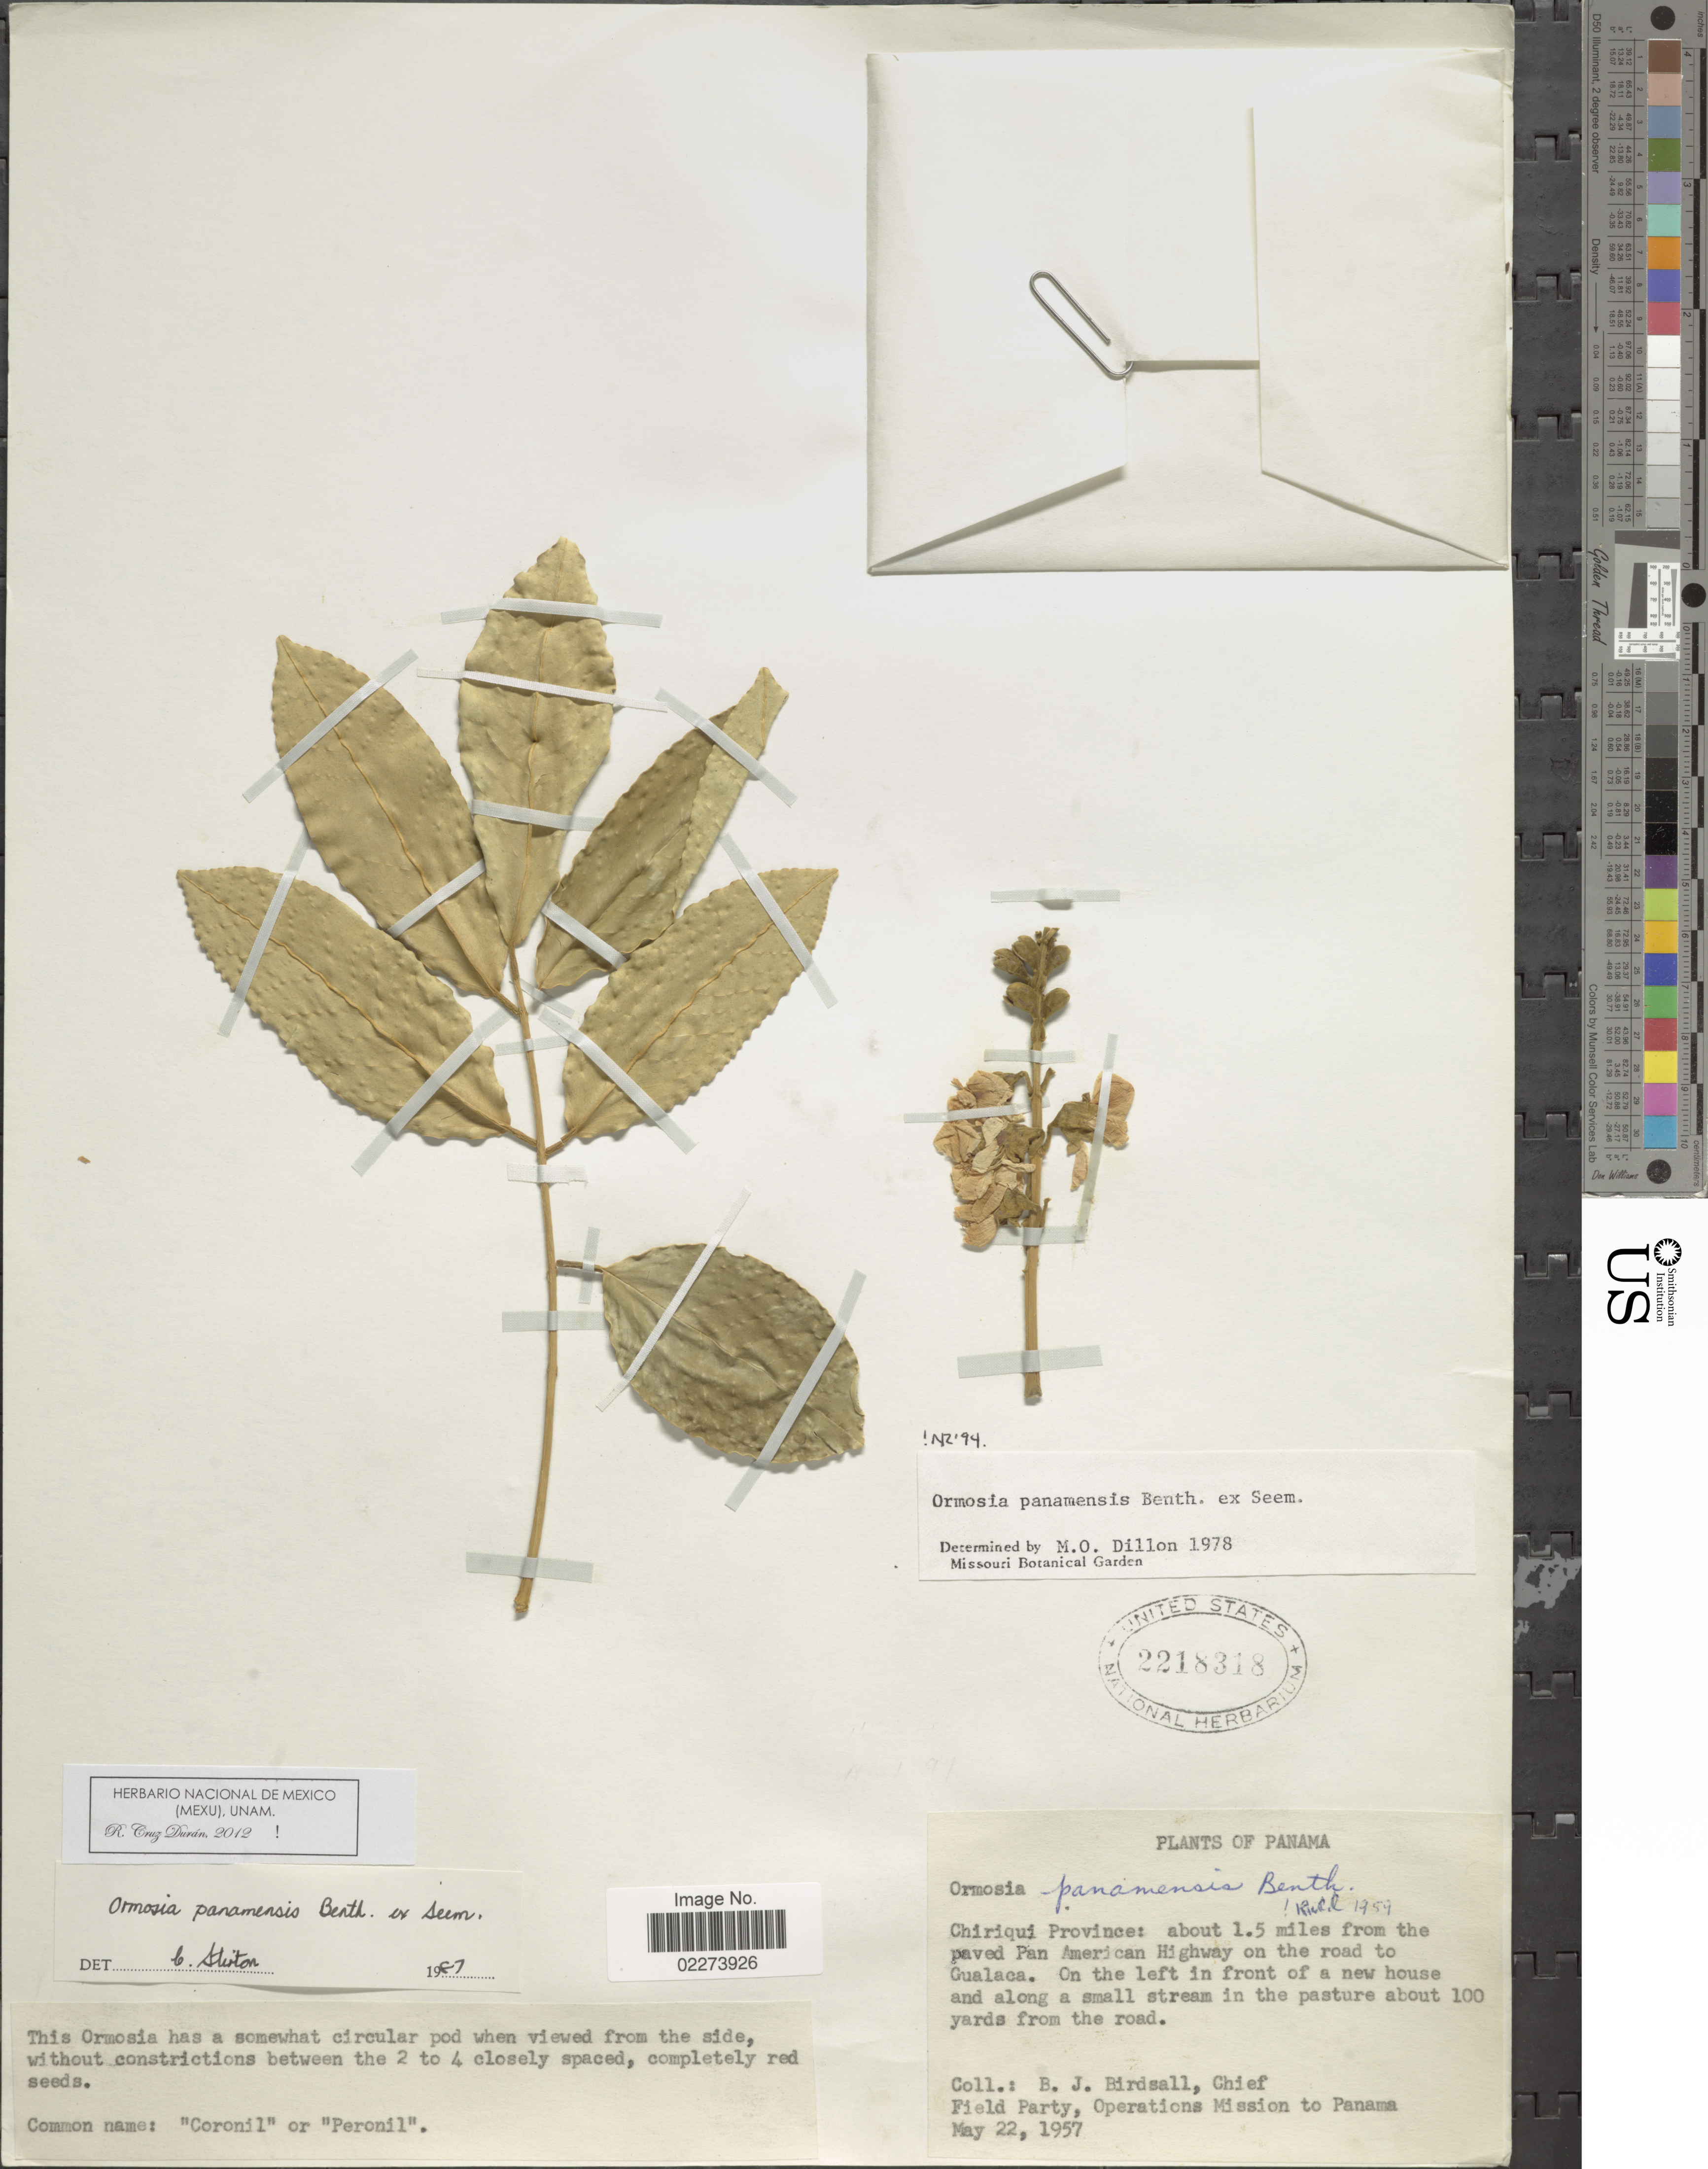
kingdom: Plantae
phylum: Tracheophyta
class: Magnoliopsida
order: Fabales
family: Fabaceae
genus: Ormosia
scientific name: Ormosia panamensis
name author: Benth.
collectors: B. Birdsall & et al.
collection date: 1957-05-22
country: Panama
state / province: Chiriqui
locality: Chiriqui Province: about 1.5 miles from the paved Pan American Highway on the road to Gualaca, On the left in front of a new house and along a small stream in the pasture about 100 yards from the road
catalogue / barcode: US 2218318